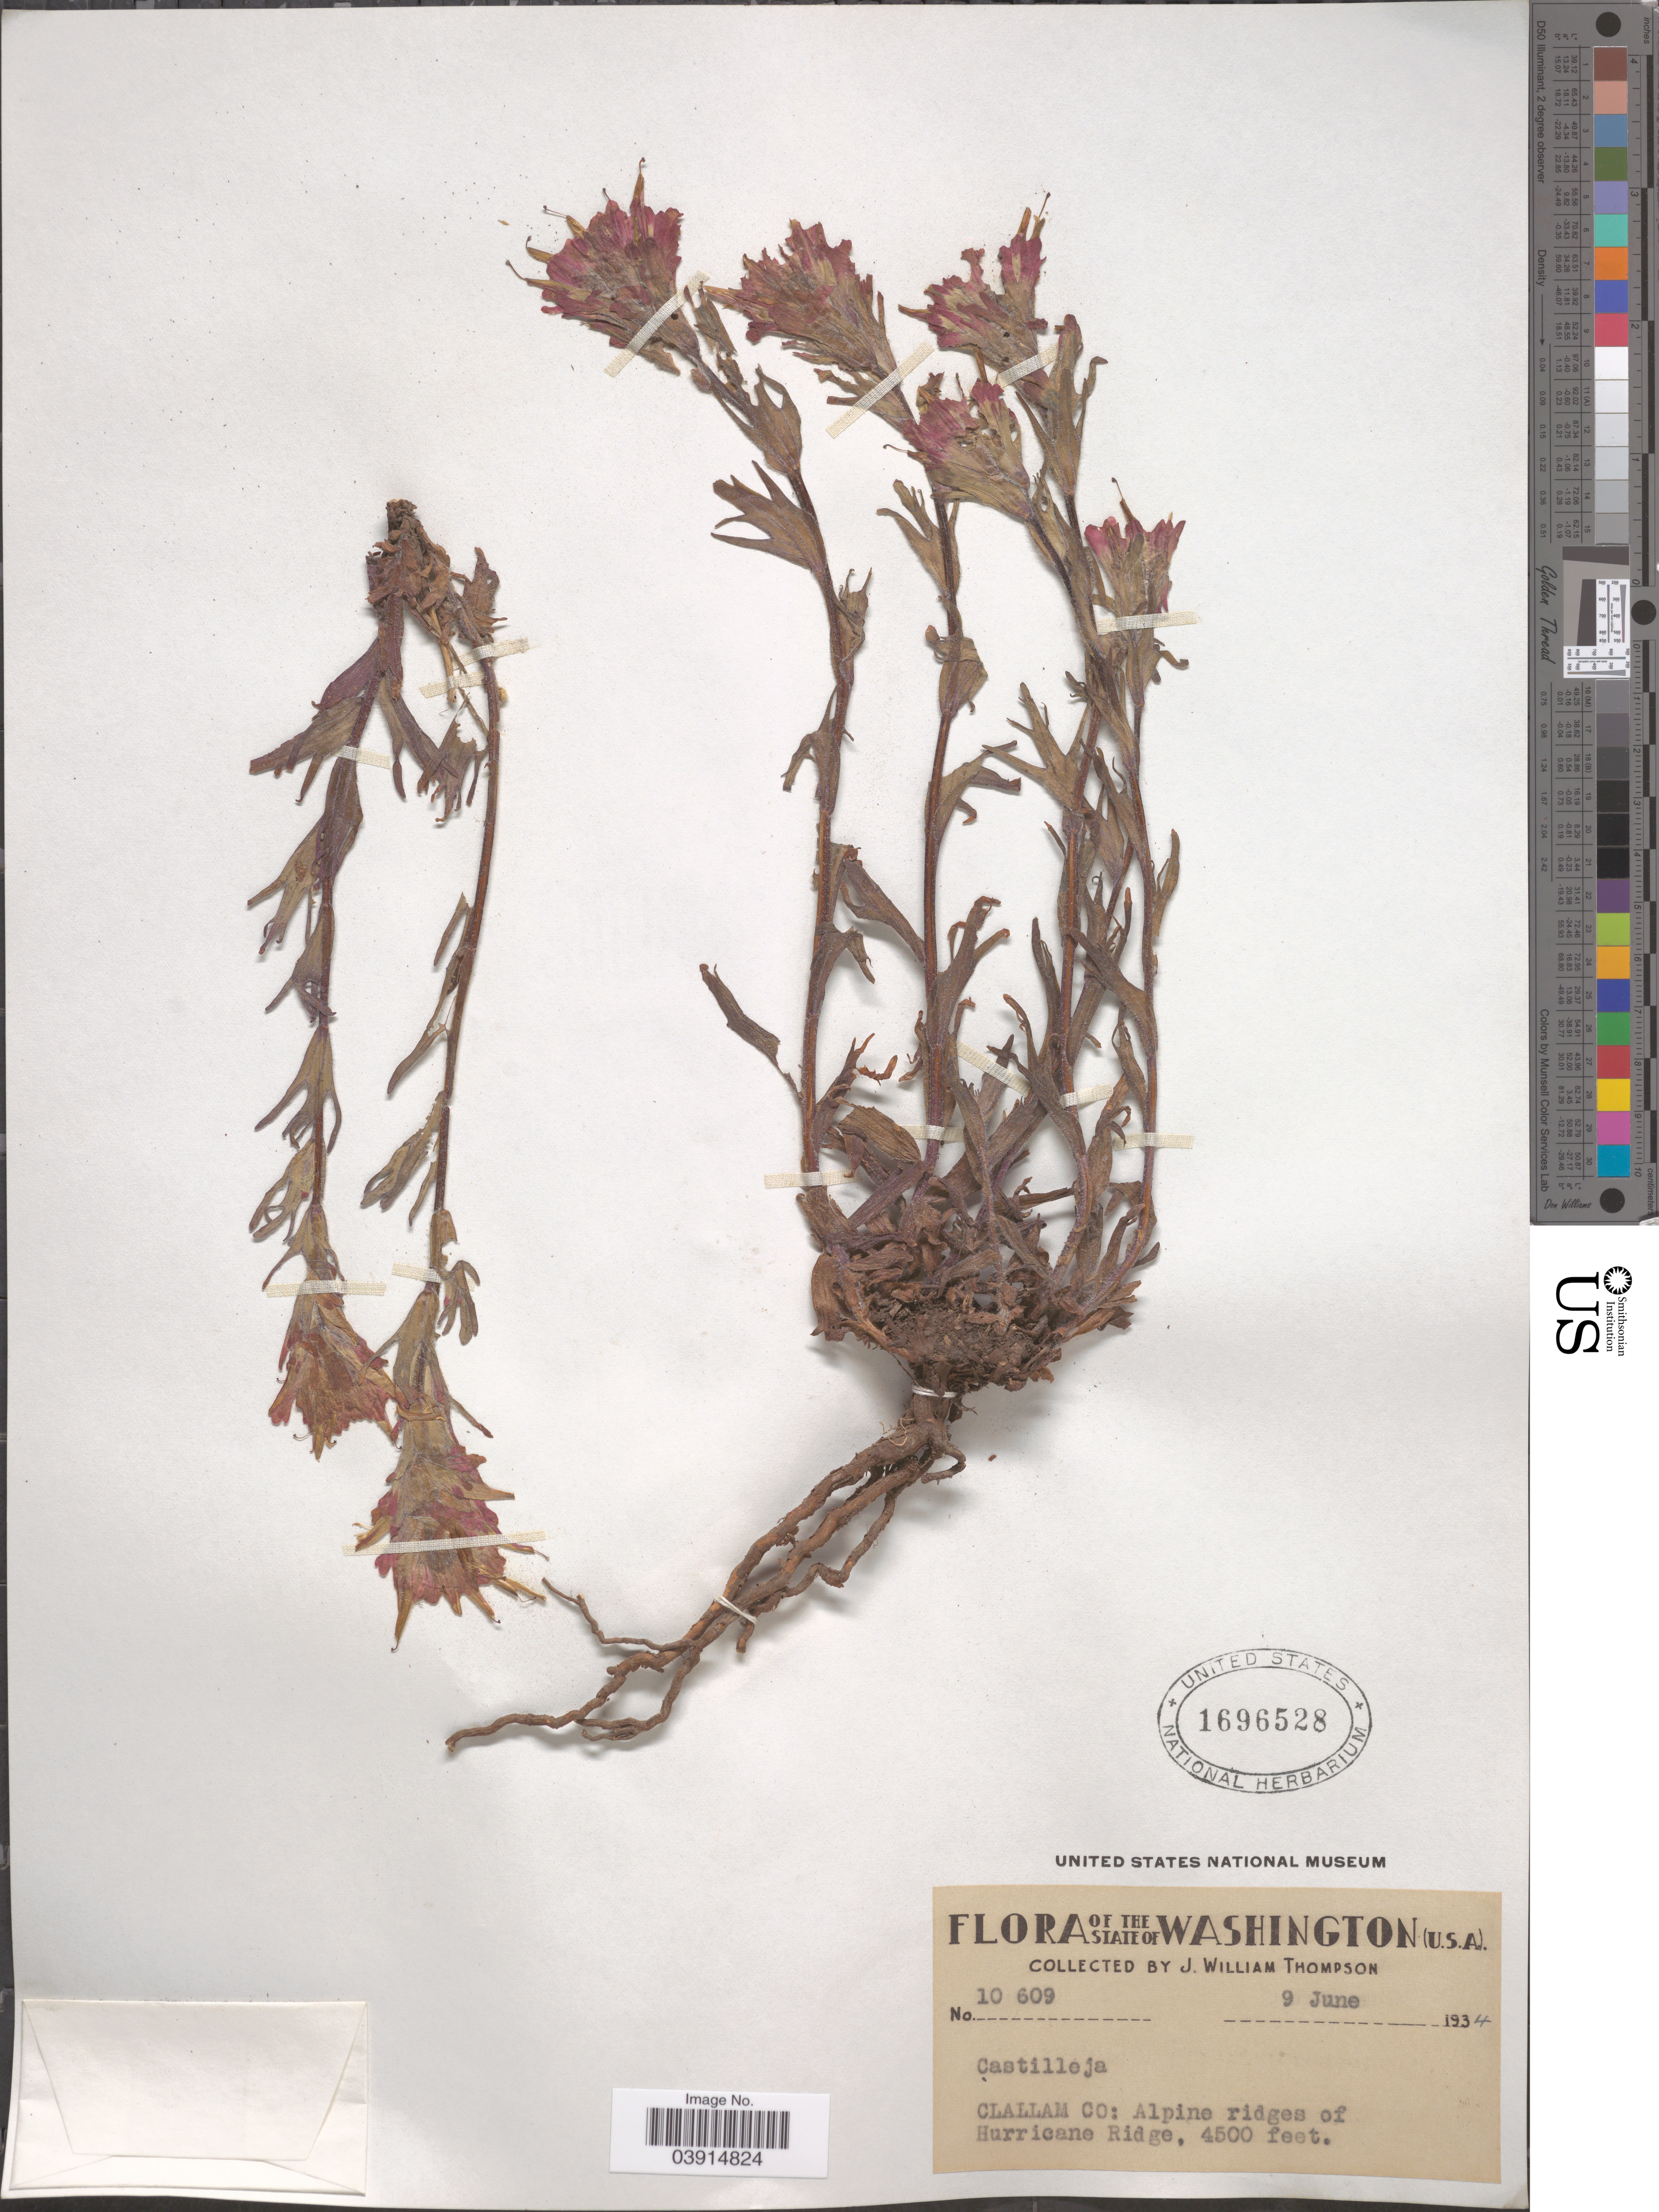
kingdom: Plantae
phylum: Tracheophyta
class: Magnoliopsida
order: Lamiales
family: Orobanchaceae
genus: Castilleja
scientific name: Castilleja sp.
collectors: J. W. Thompson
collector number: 10609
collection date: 1934-06-09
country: United States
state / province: Washington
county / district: Clallam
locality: Clallam Co: Alpine ridges of Hurricane Ridge.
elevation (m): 1372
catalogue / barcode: US 1696528